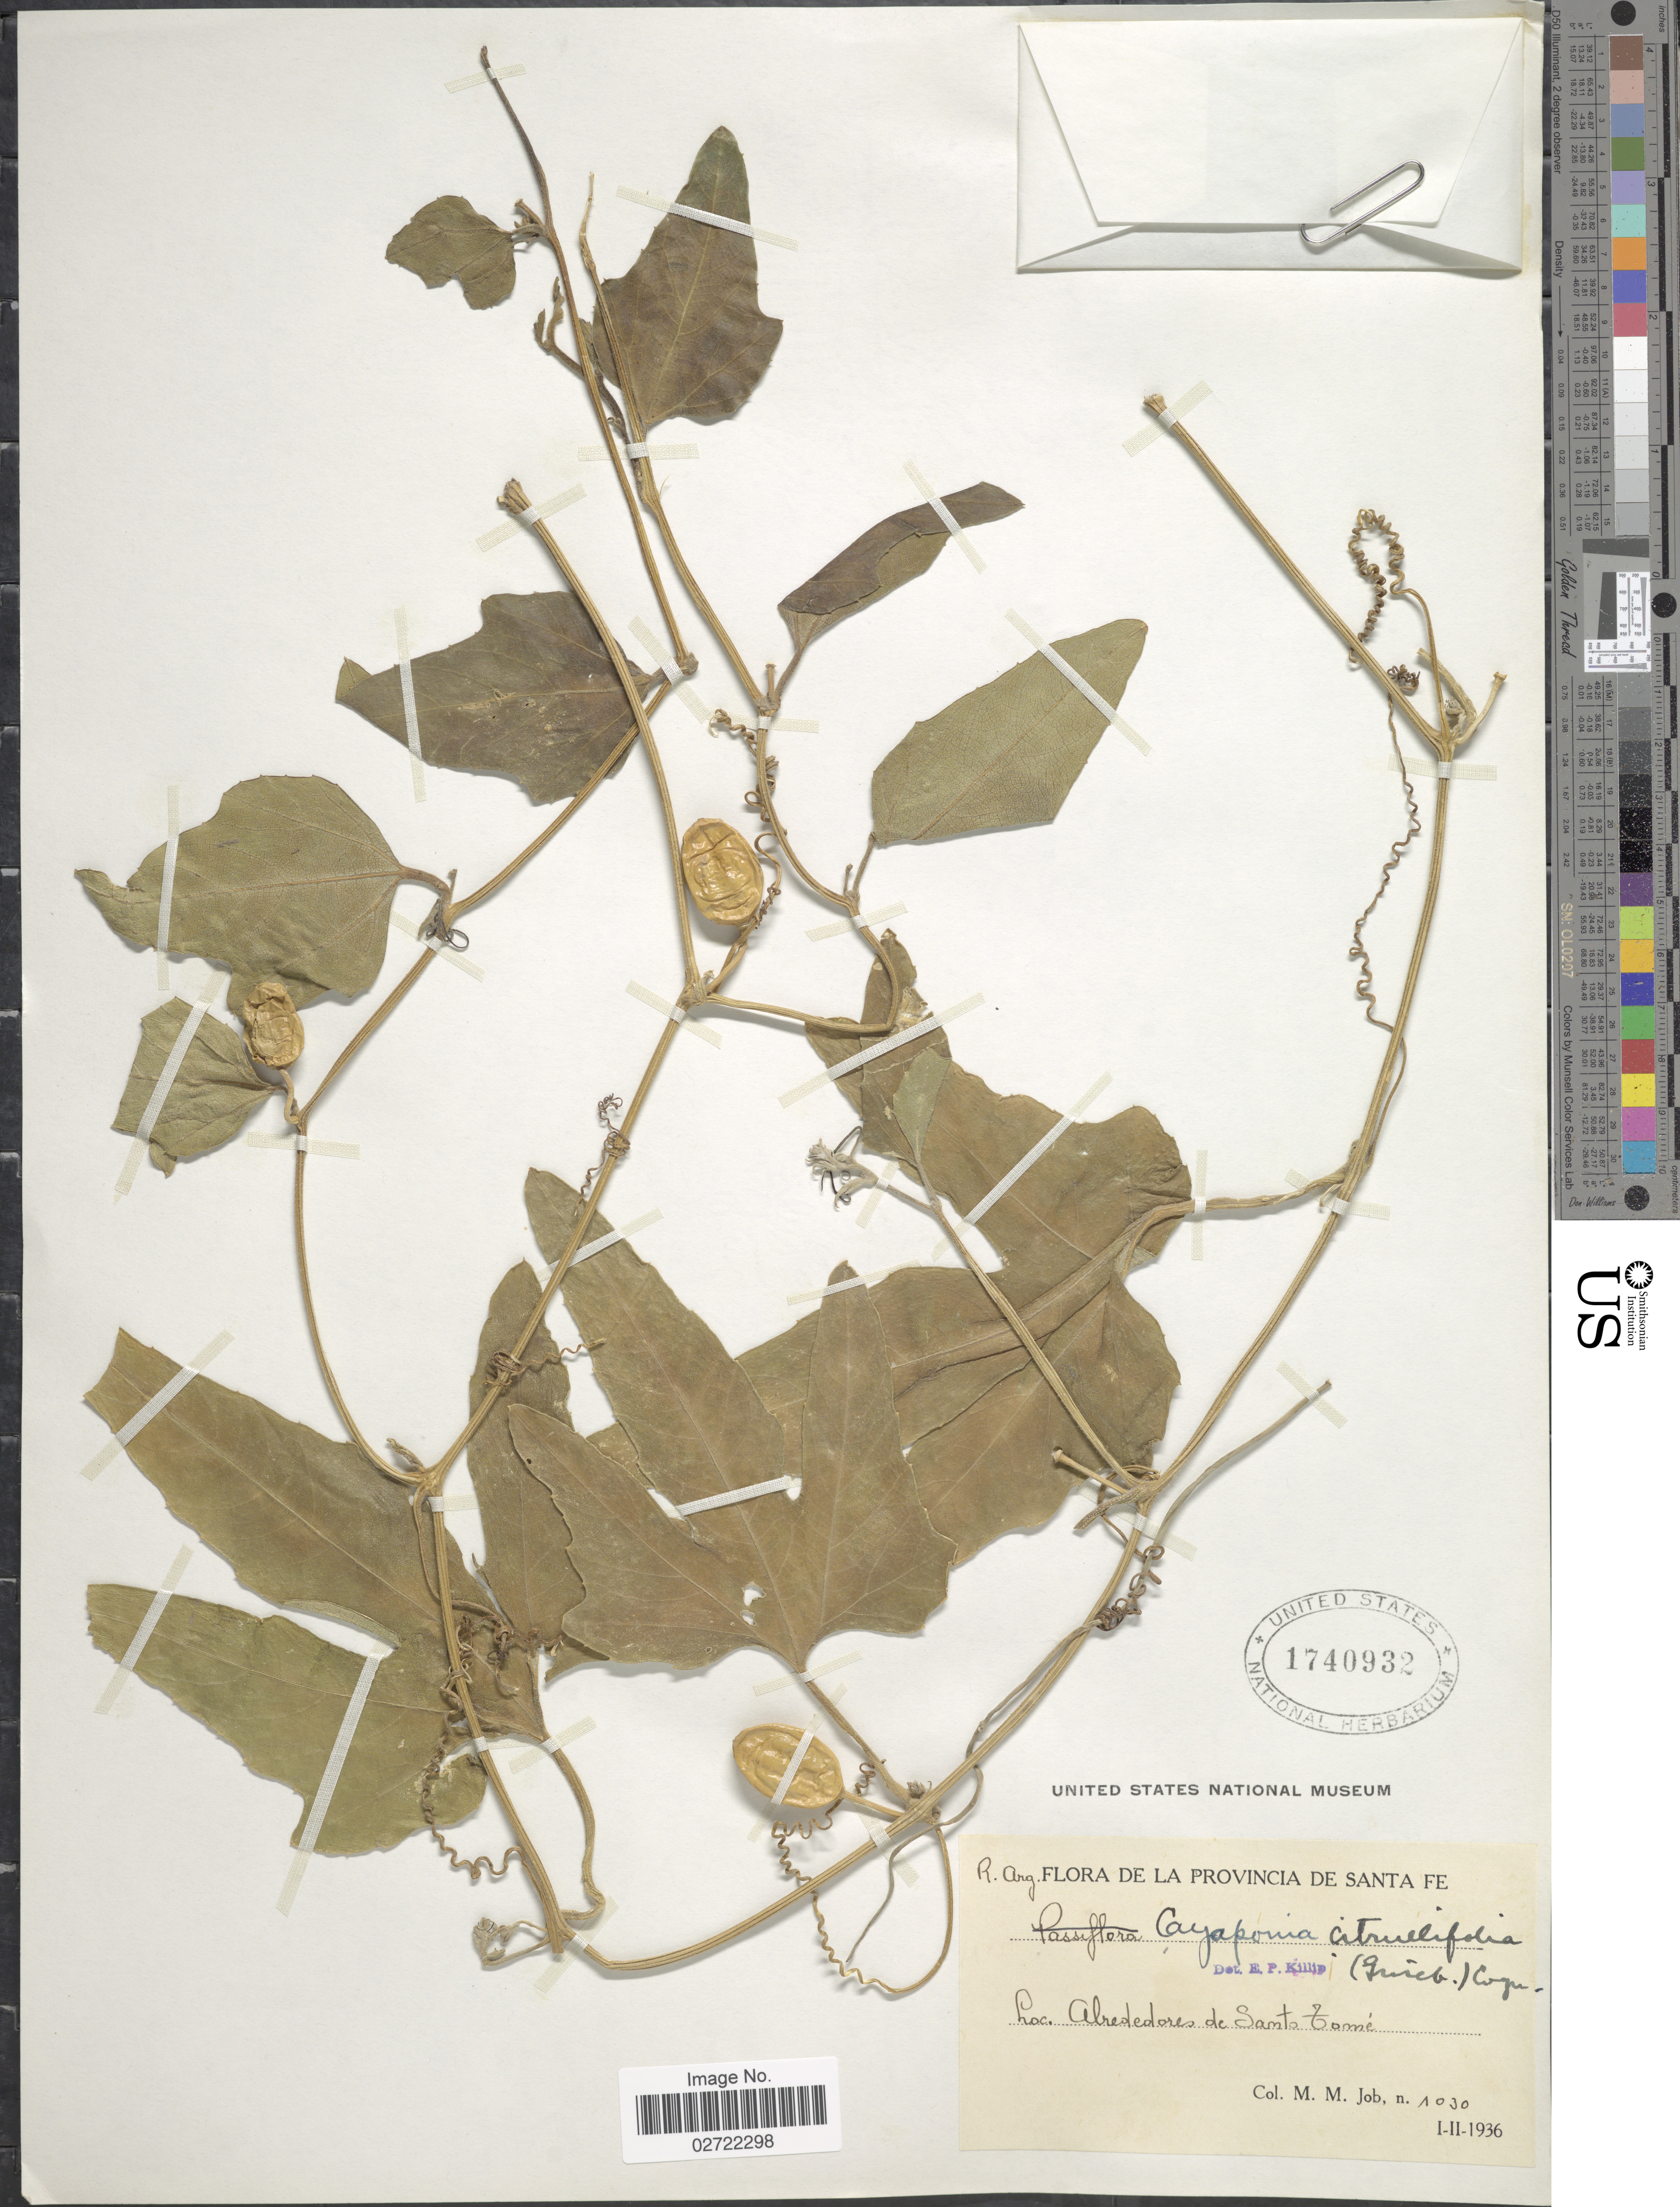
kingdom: Plantae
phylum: Tracheophyta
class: Magnoliopsida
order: Cucurbitales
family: Cucurbitaceae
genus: Cayaponia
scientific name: Cayaponia podantha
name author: Cogn.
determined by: Nee, Michael H.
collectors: M. Job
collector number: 1030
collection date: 1936-01/1936-02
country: Argentina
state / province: Santa Fe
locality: Alrededores de Santo Tome.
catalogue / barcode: US 1740932